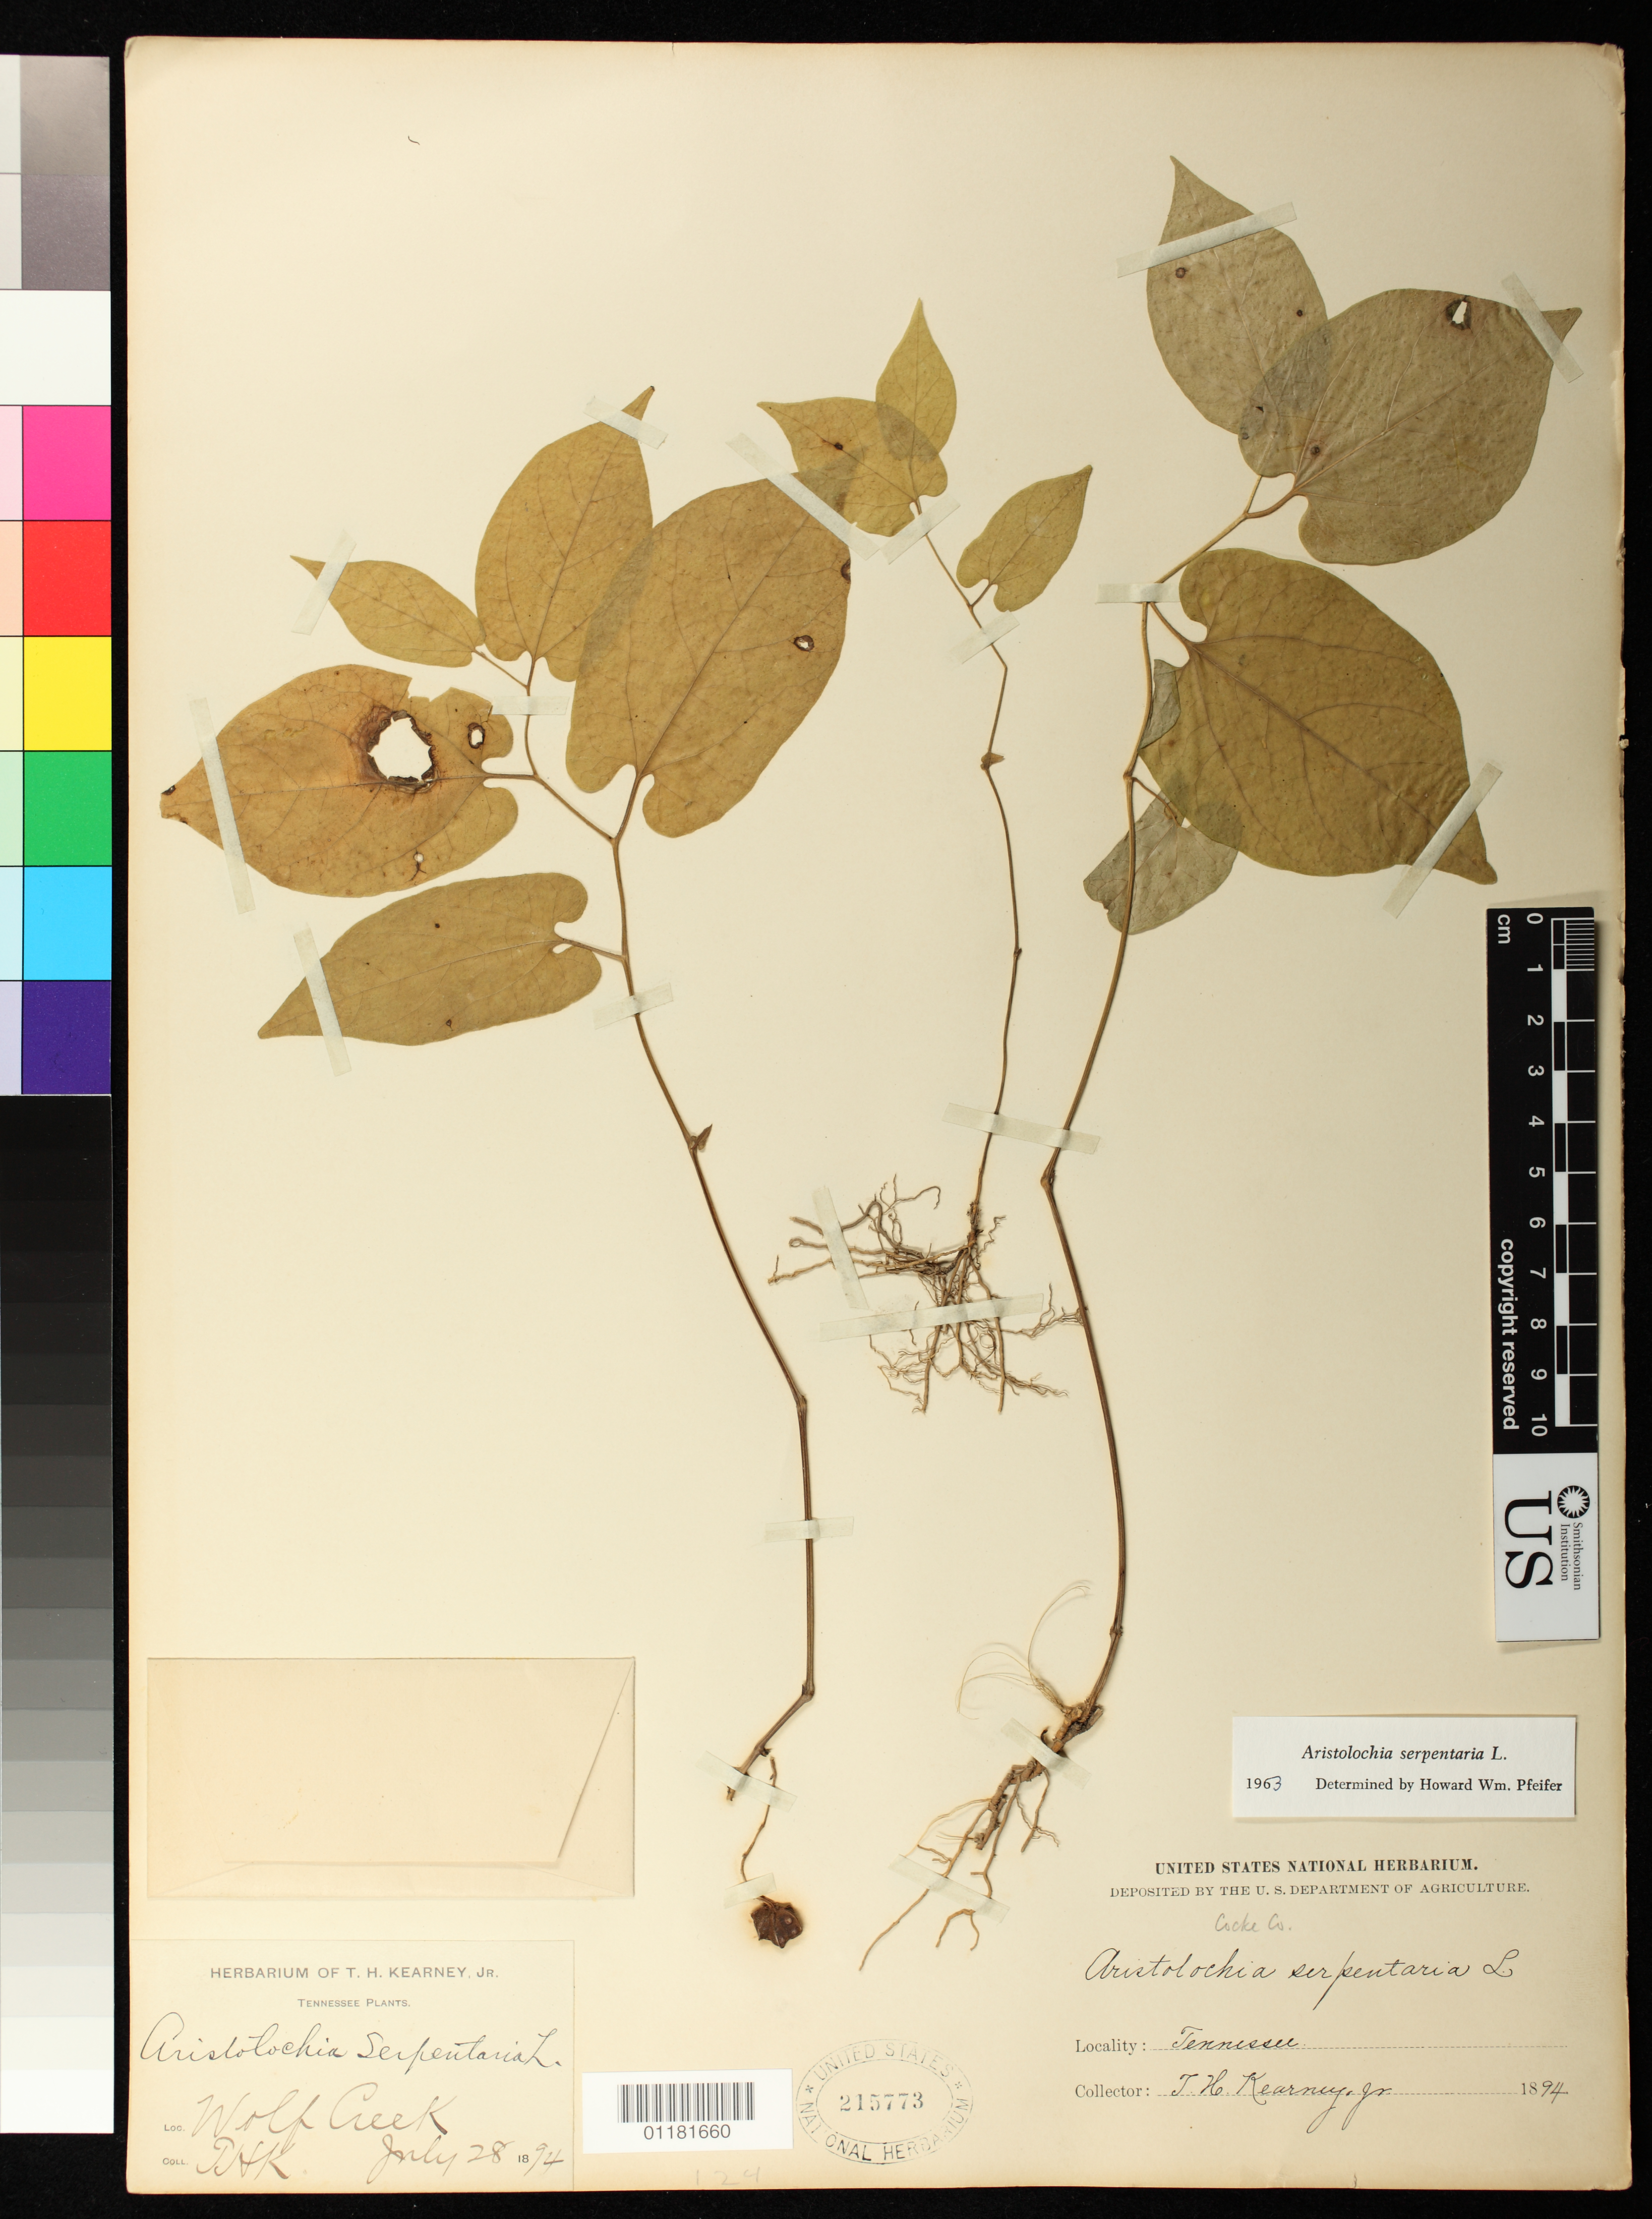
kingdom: Plantae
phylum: Tracheophyta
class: Magnoliopsida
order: Piperales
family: Aristolochiaceae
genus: Aristolochia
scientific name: Aristolochia serpentaria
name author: L.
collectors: T. H. Kearney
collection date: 1894-07-28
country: United States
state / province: Tennessee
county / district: Cocke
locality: Wolf Creek, Cocke County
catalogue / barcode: US 215773